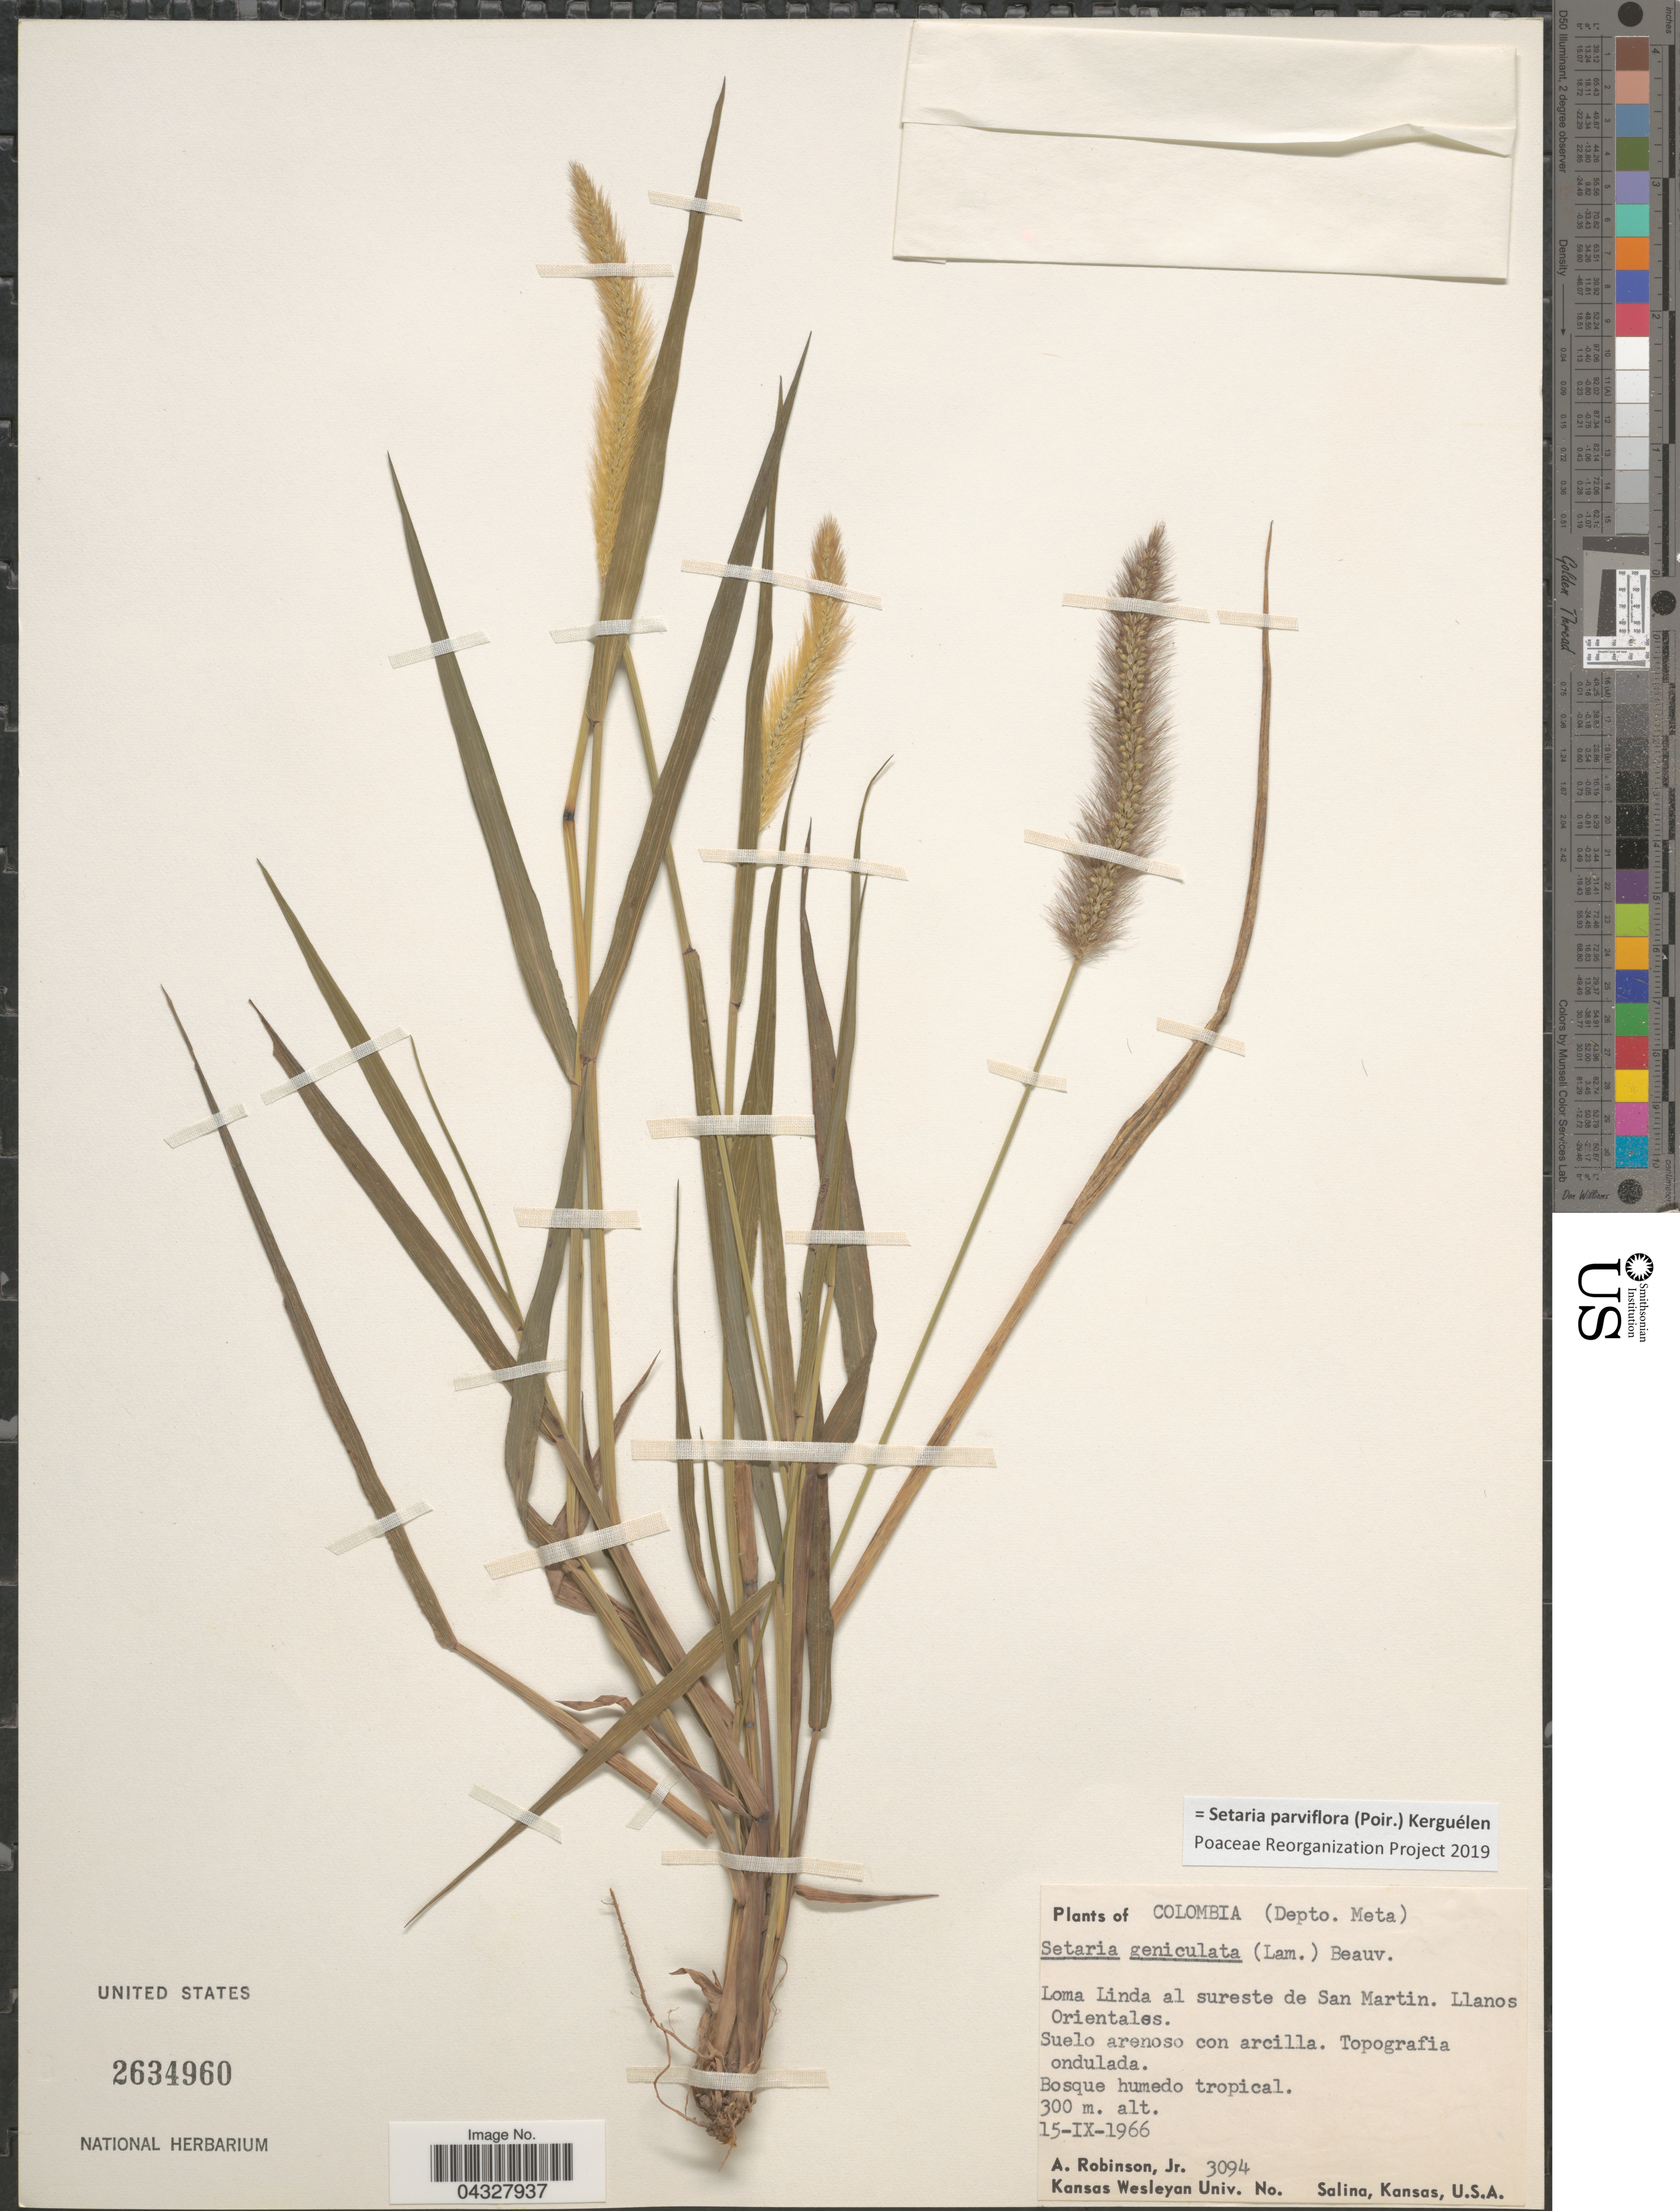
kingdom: Plantae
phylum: Tracheophyta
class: Liliopsida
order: Poales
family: Poaceae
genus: Setaria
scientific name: Setaria parviflora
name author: (Poir.) Kerguélen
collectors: A. Robinson Jr.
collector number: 3094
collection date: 1966-09-15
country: Colombia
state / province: Meta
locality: (Depto. Meta). Loma Linda al sureste de San Martin. Llanos Orientales.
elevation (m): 300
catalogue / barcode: US 2634960